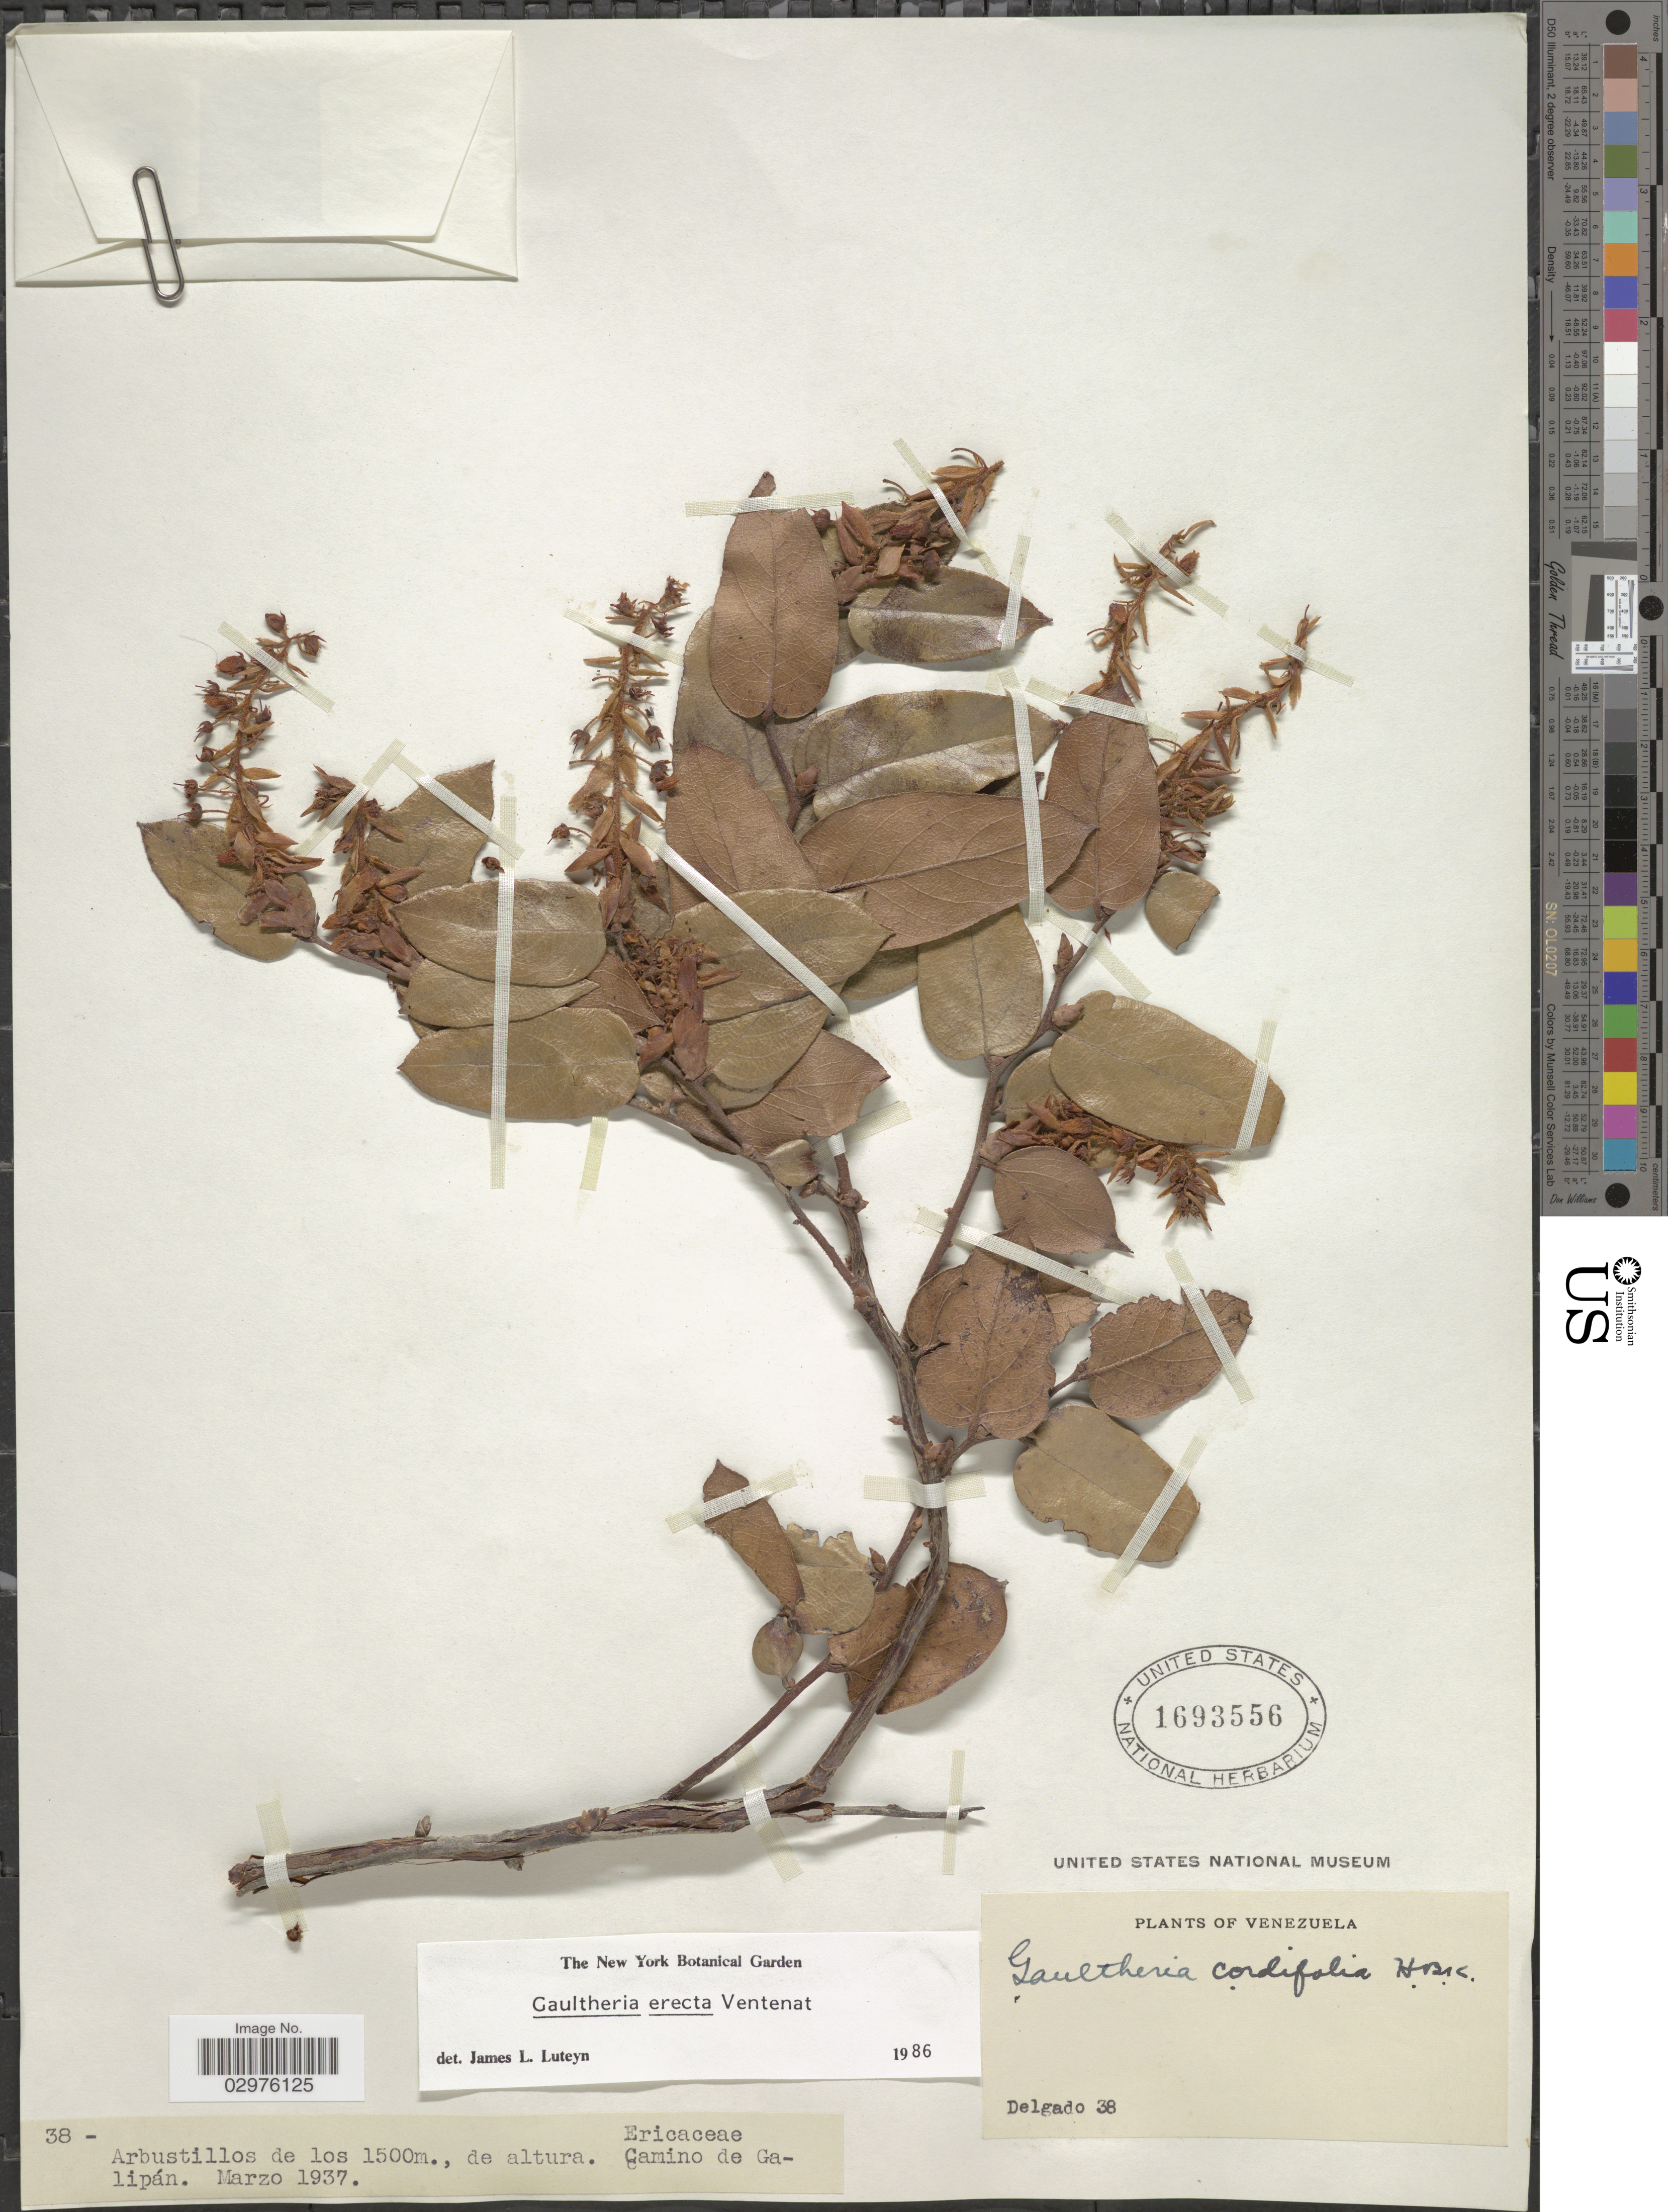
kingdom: Plantae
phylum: Tracheophyta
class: Magnoliopsida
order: Ericales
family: Ericaceae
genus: Gaultheria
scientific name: Gaultheria erecta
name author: Vent.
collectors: Delgado, --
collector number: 38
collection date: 1937-03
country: Venezuela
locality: Camino de Galipán.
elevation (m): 1500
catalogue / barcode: US 1693556